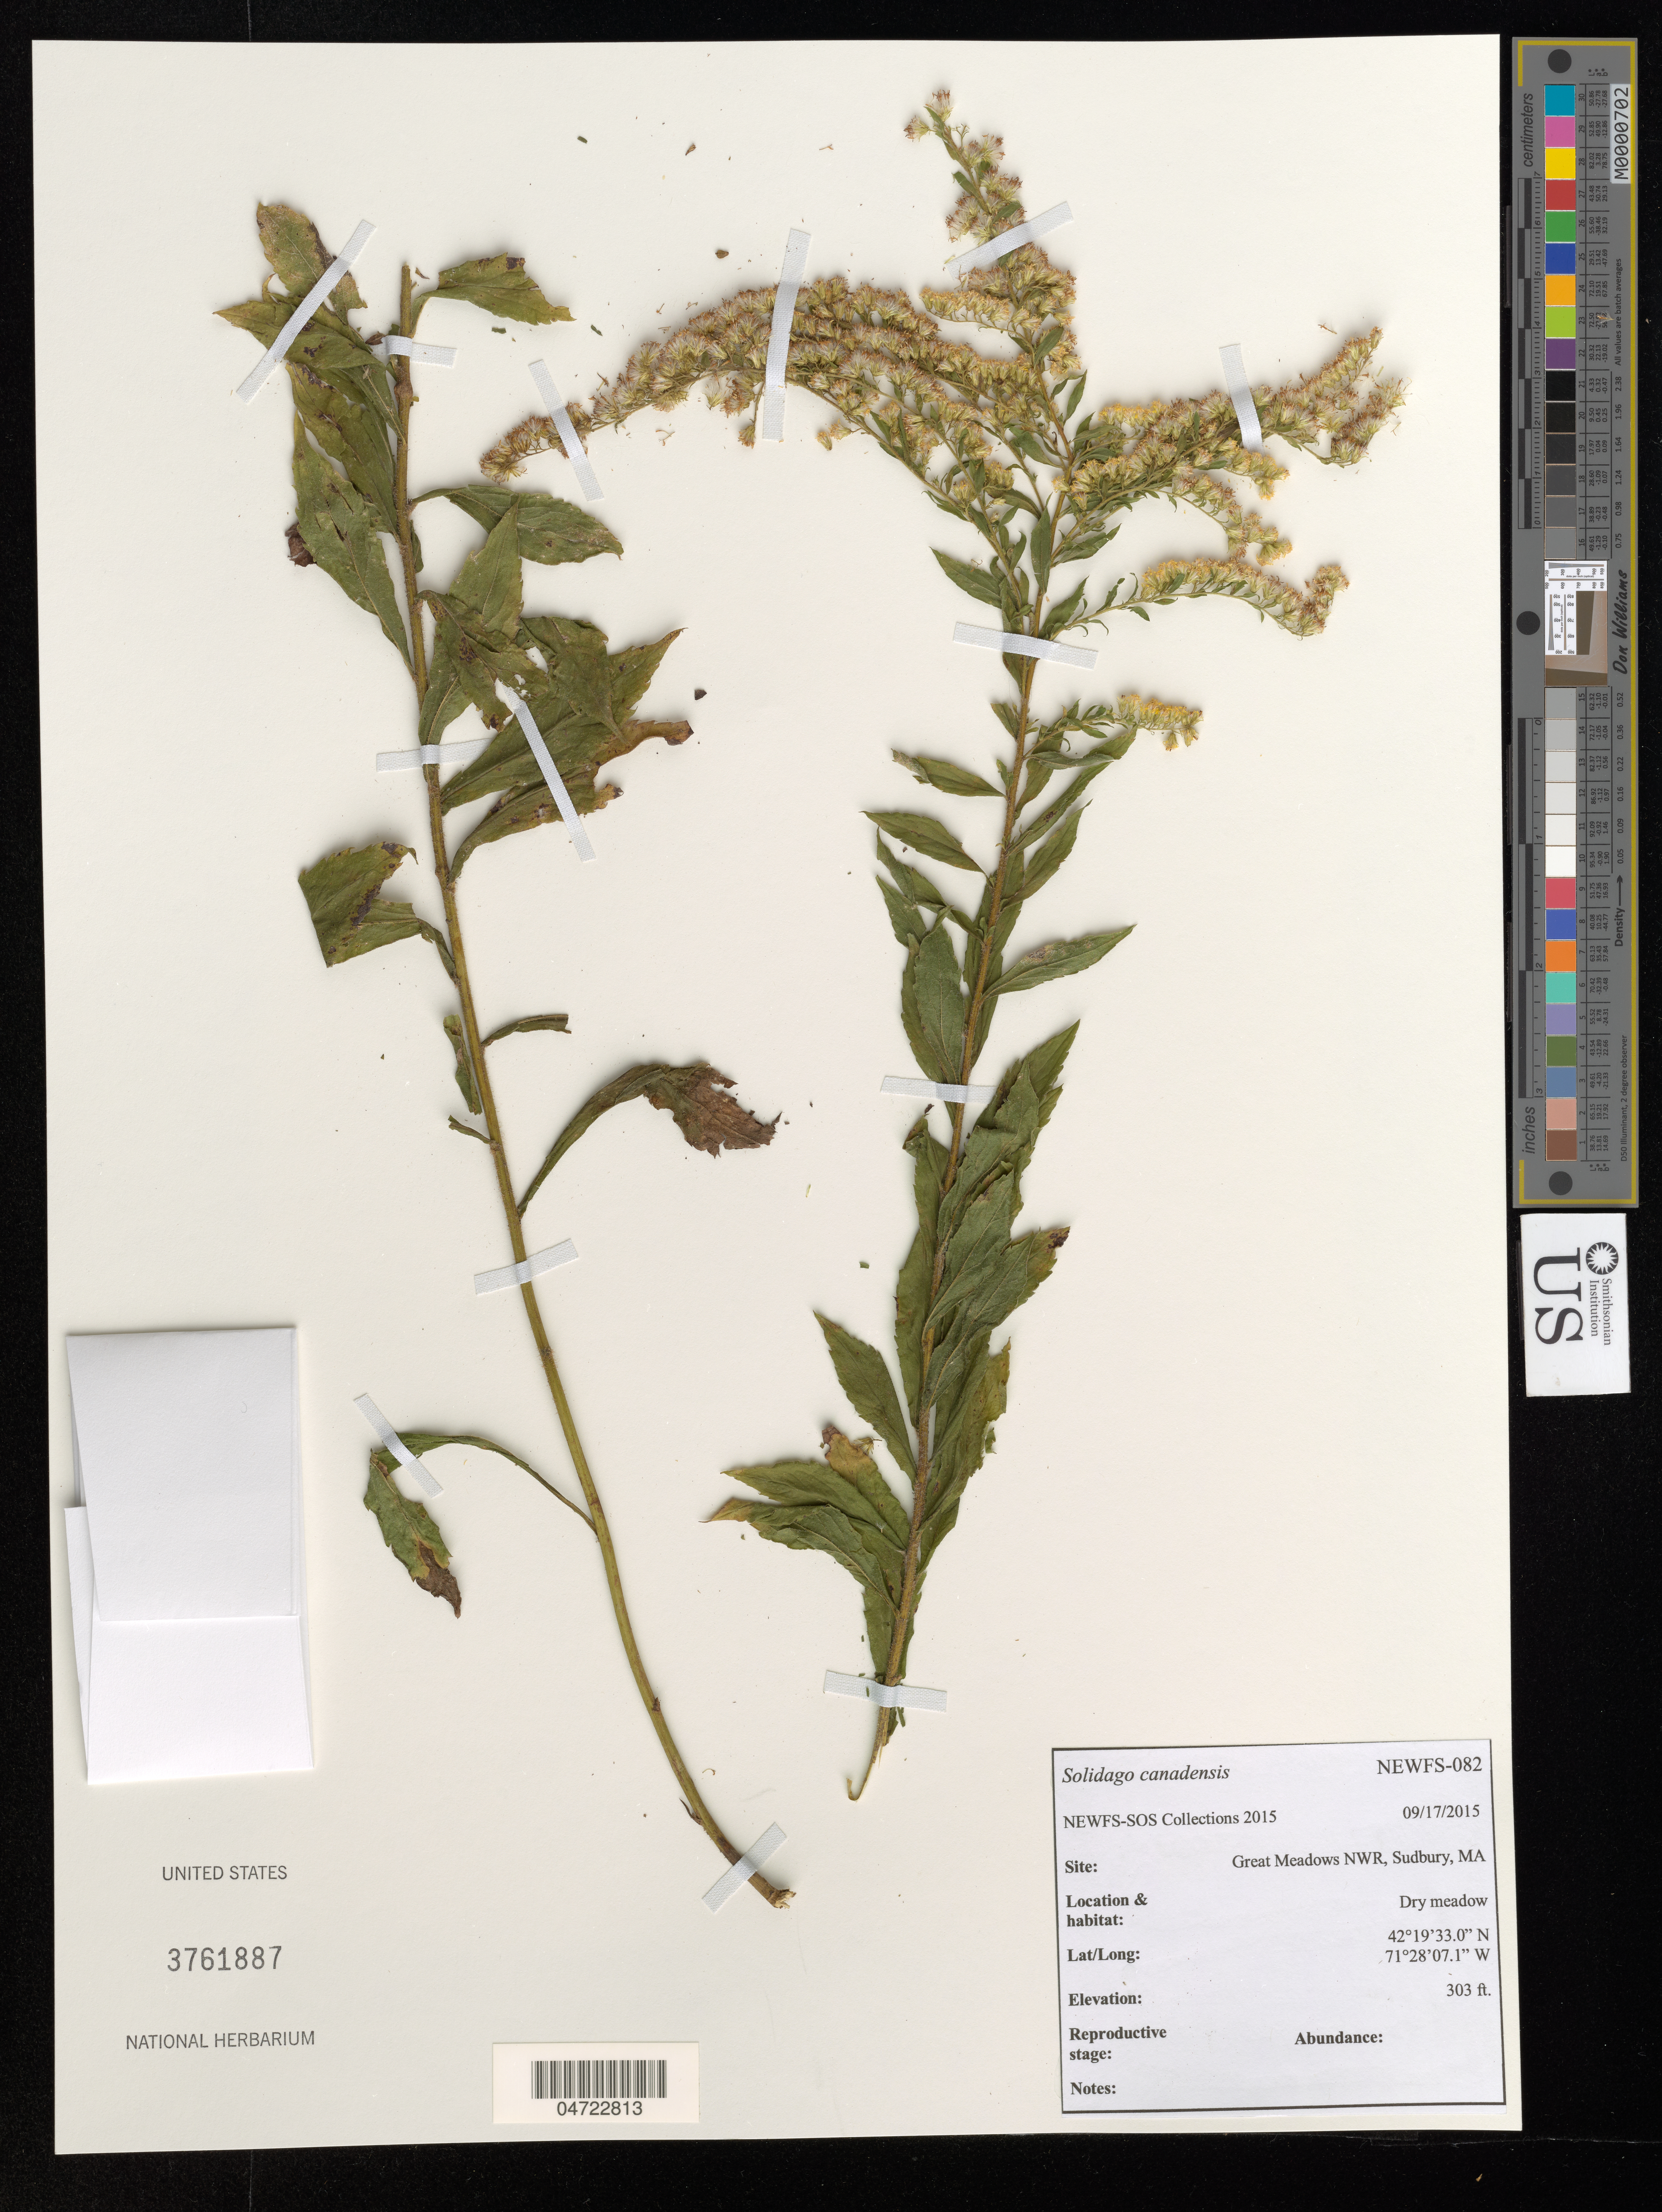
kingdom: Plantae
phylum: Tracheophyta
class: Magnoliopsida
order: Asterales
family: Asteraceae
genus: Solidago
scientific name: Solidago canadensis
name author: L.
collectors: NEWFS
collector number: NEWFS-082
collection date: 2015-09-17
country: United States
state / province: Massachusetts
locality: Site: Great Meadows NWR, Sudbury, MA. Dry meadow.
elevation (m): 92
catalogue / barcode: US 3761887